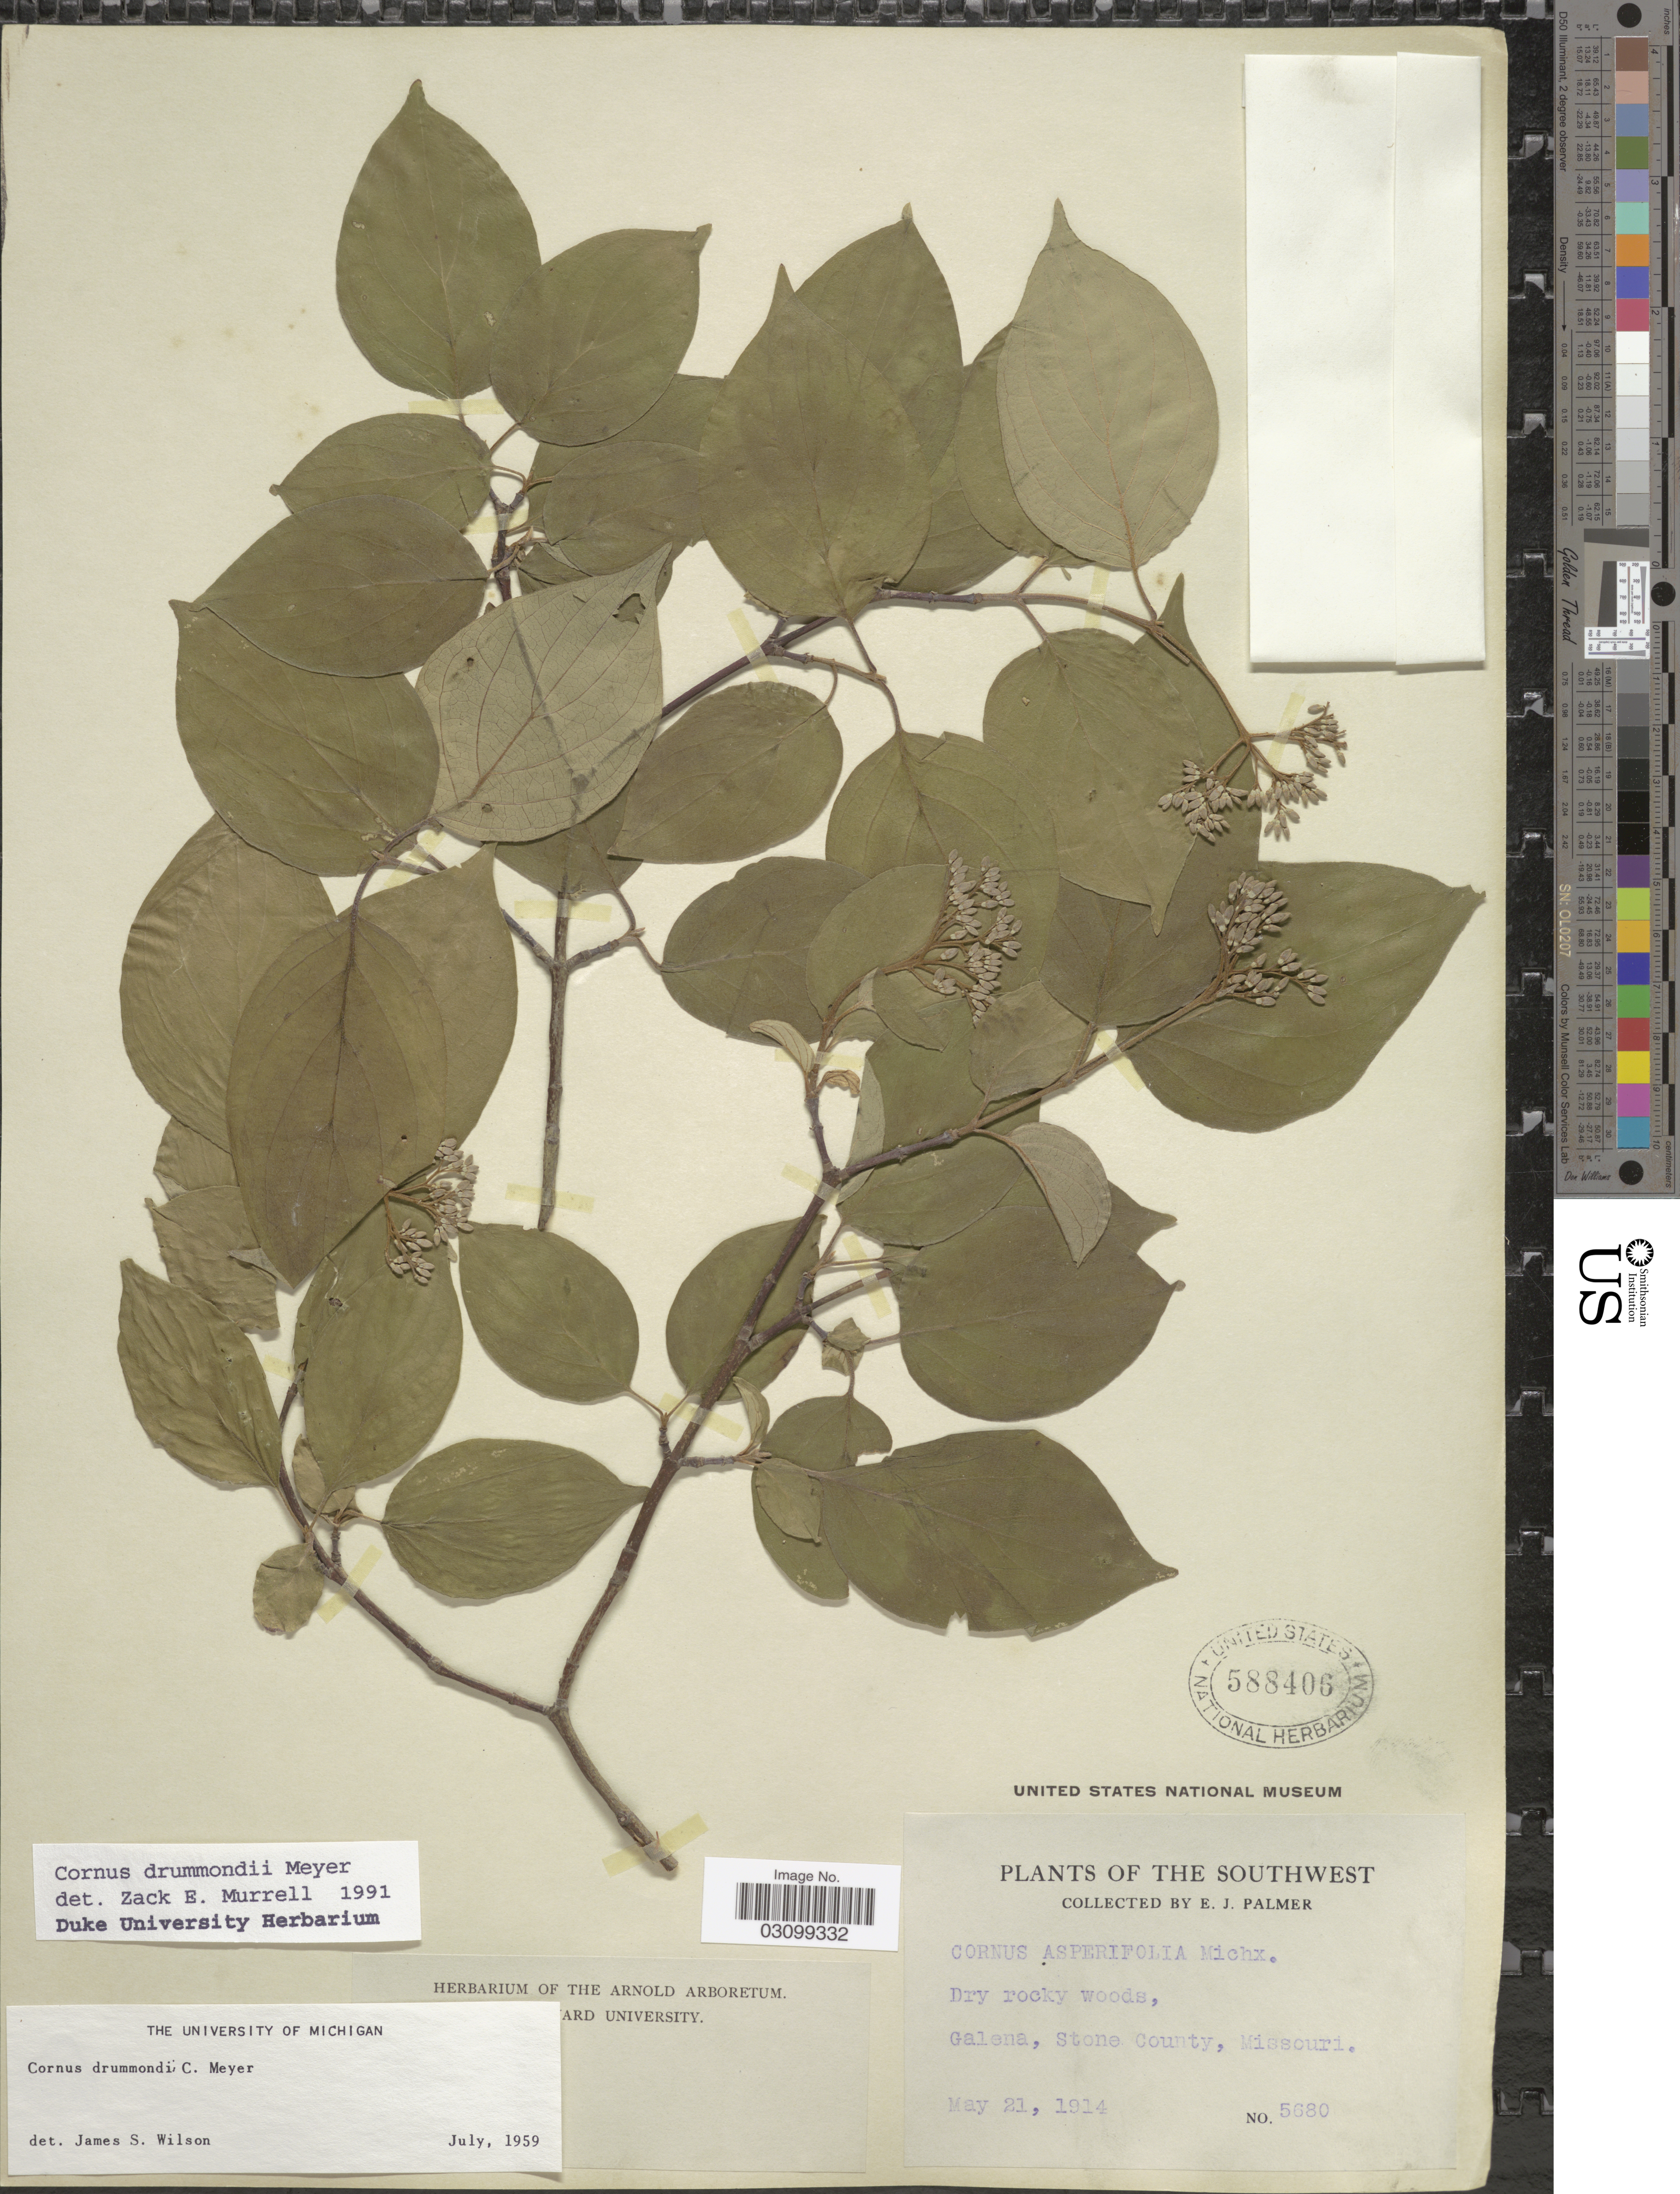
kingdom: Plantae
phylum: Tracheophyta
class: Magnoliopsida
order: Cornales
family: Cornaceae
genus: Cornus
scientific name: Cornus drummondii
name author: C.A. Mey.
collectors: E. J. Palmer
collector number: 5680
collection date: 1914-05-21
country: United States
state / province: Missouri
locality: Southwest. Dry rocky woods, Galena, Stone County.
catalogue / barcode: US 588406